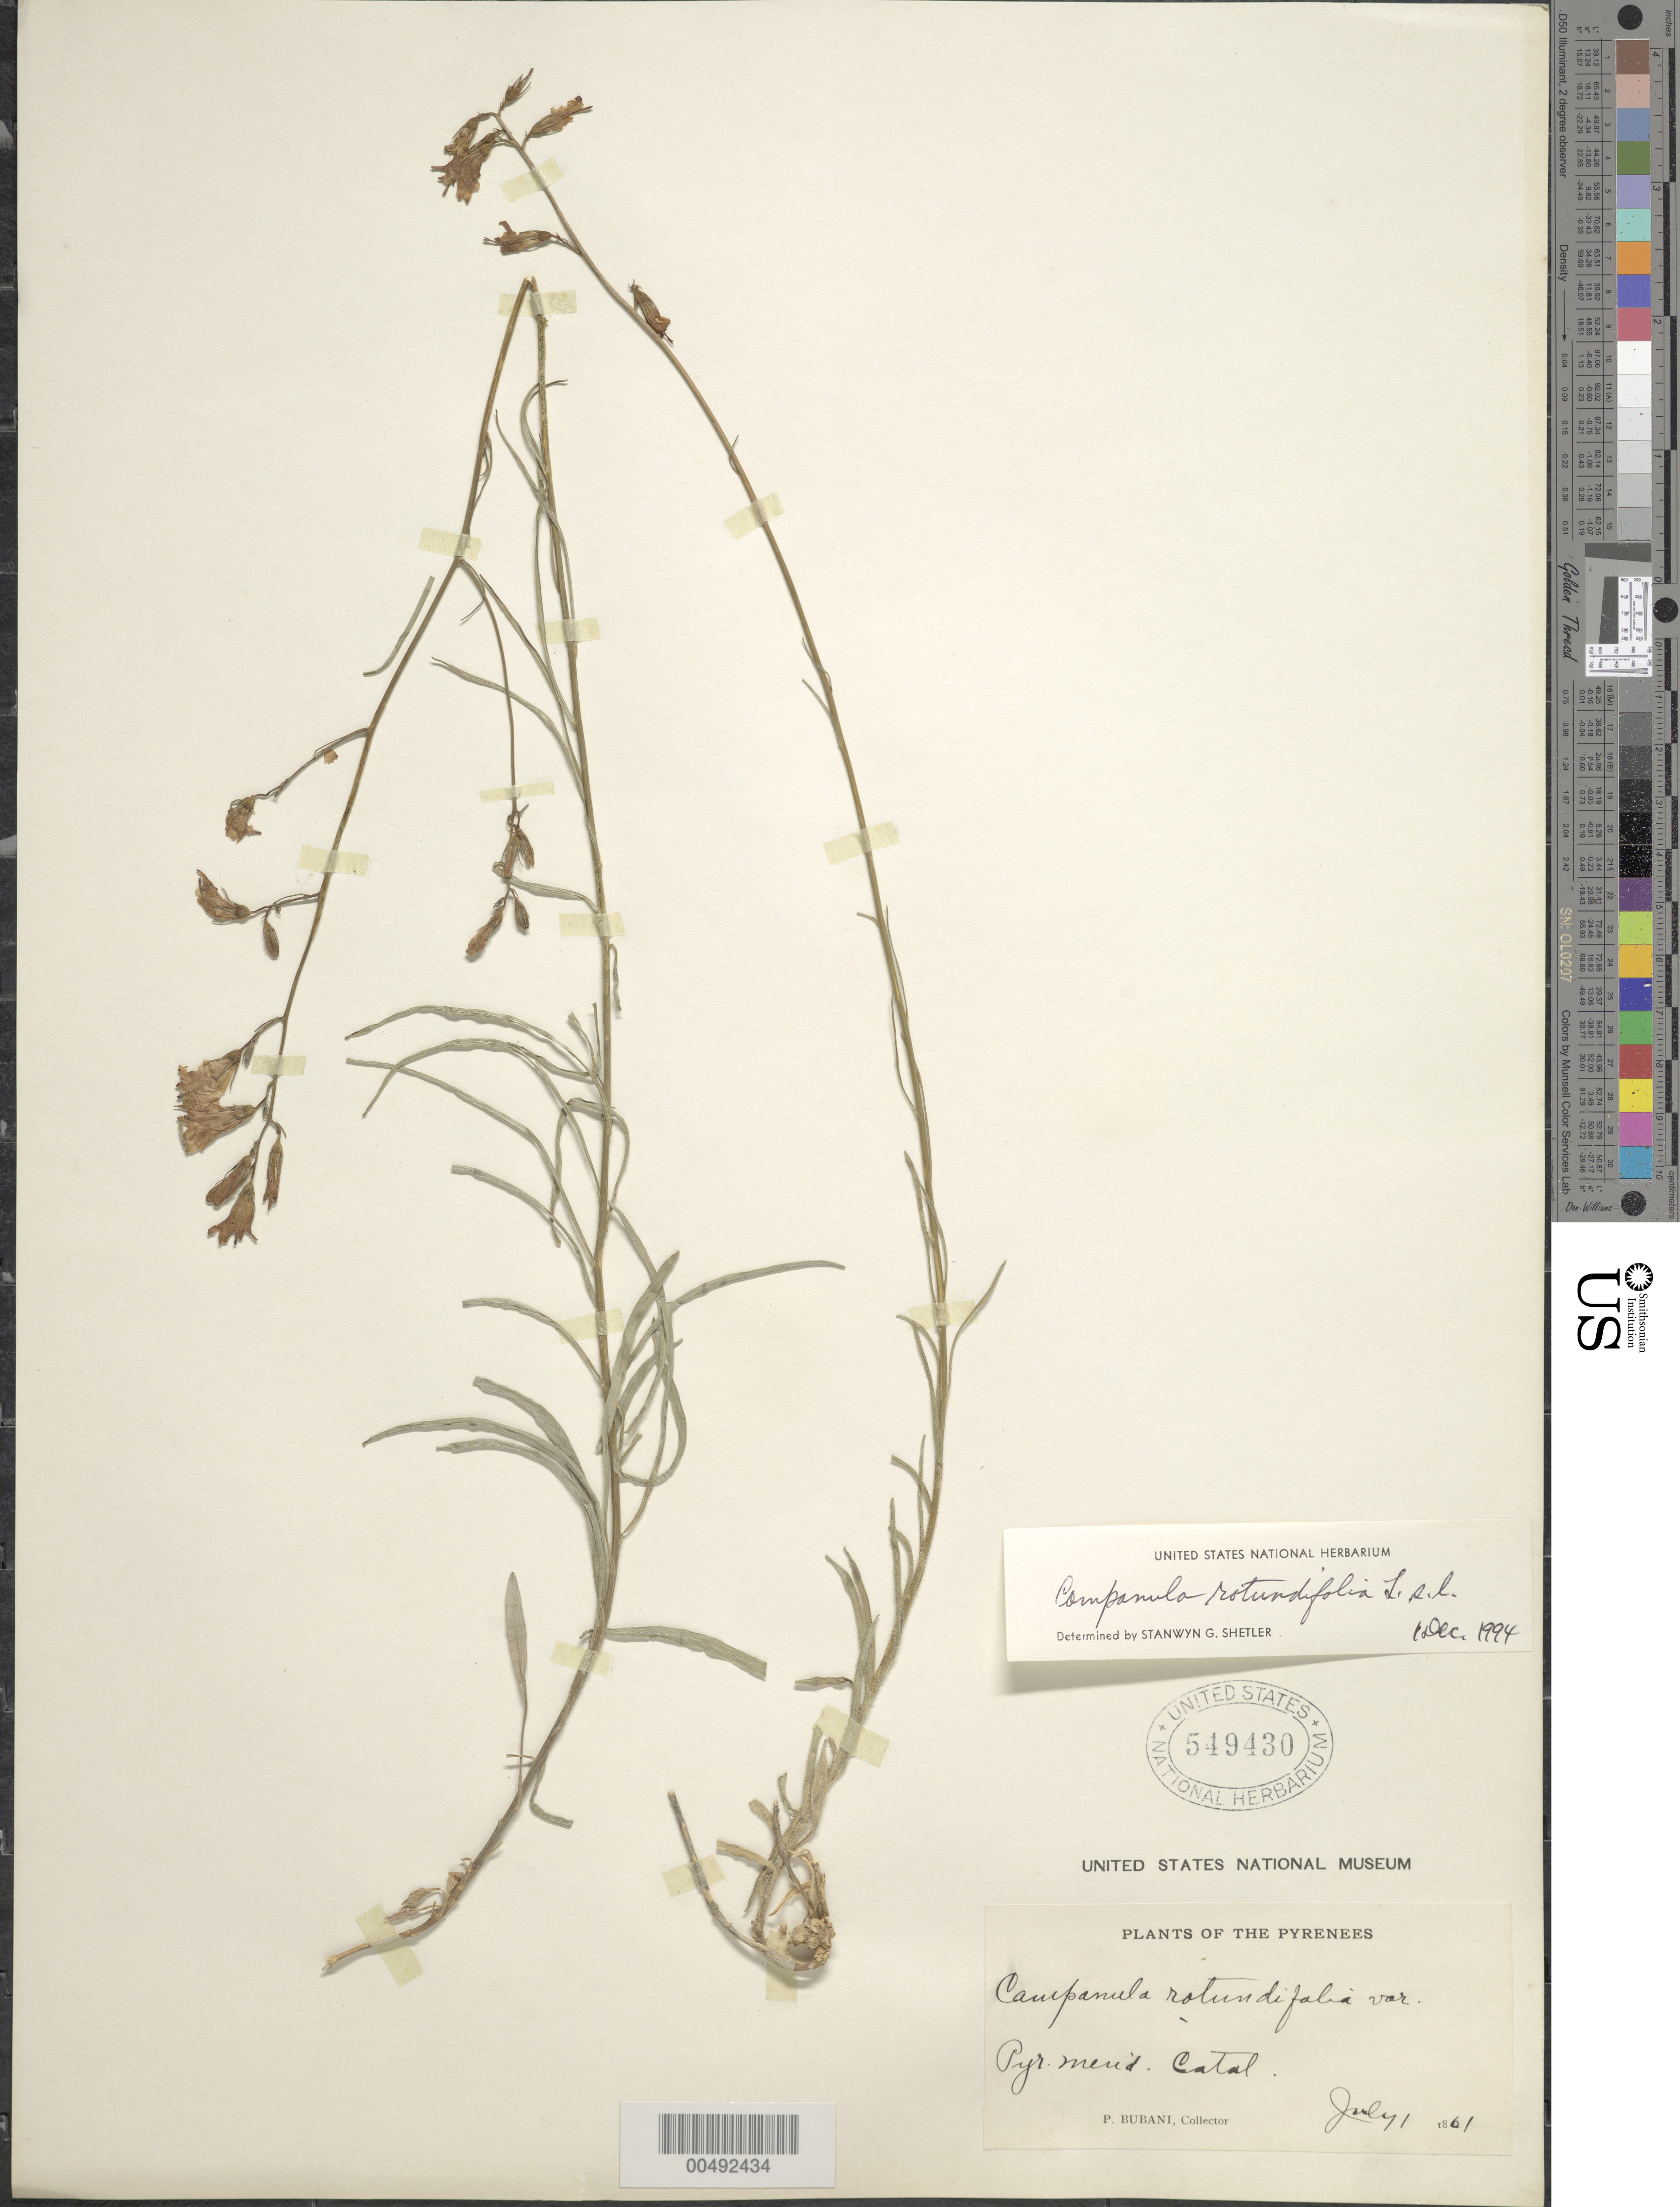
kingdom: Plantae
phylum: Tracheophyta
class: Magnoliopsida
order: Asterales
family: Campanulaceae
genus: Campanula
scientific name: Campanula rotundifolia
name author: L.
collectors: P. Bubani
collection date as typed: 01 Jul 1861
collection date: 1861-07-01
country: Spain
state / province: Catalunya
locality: Pyr. merid. Catal. [S. Pyrenees, Catalonia]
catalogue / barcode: US 549430